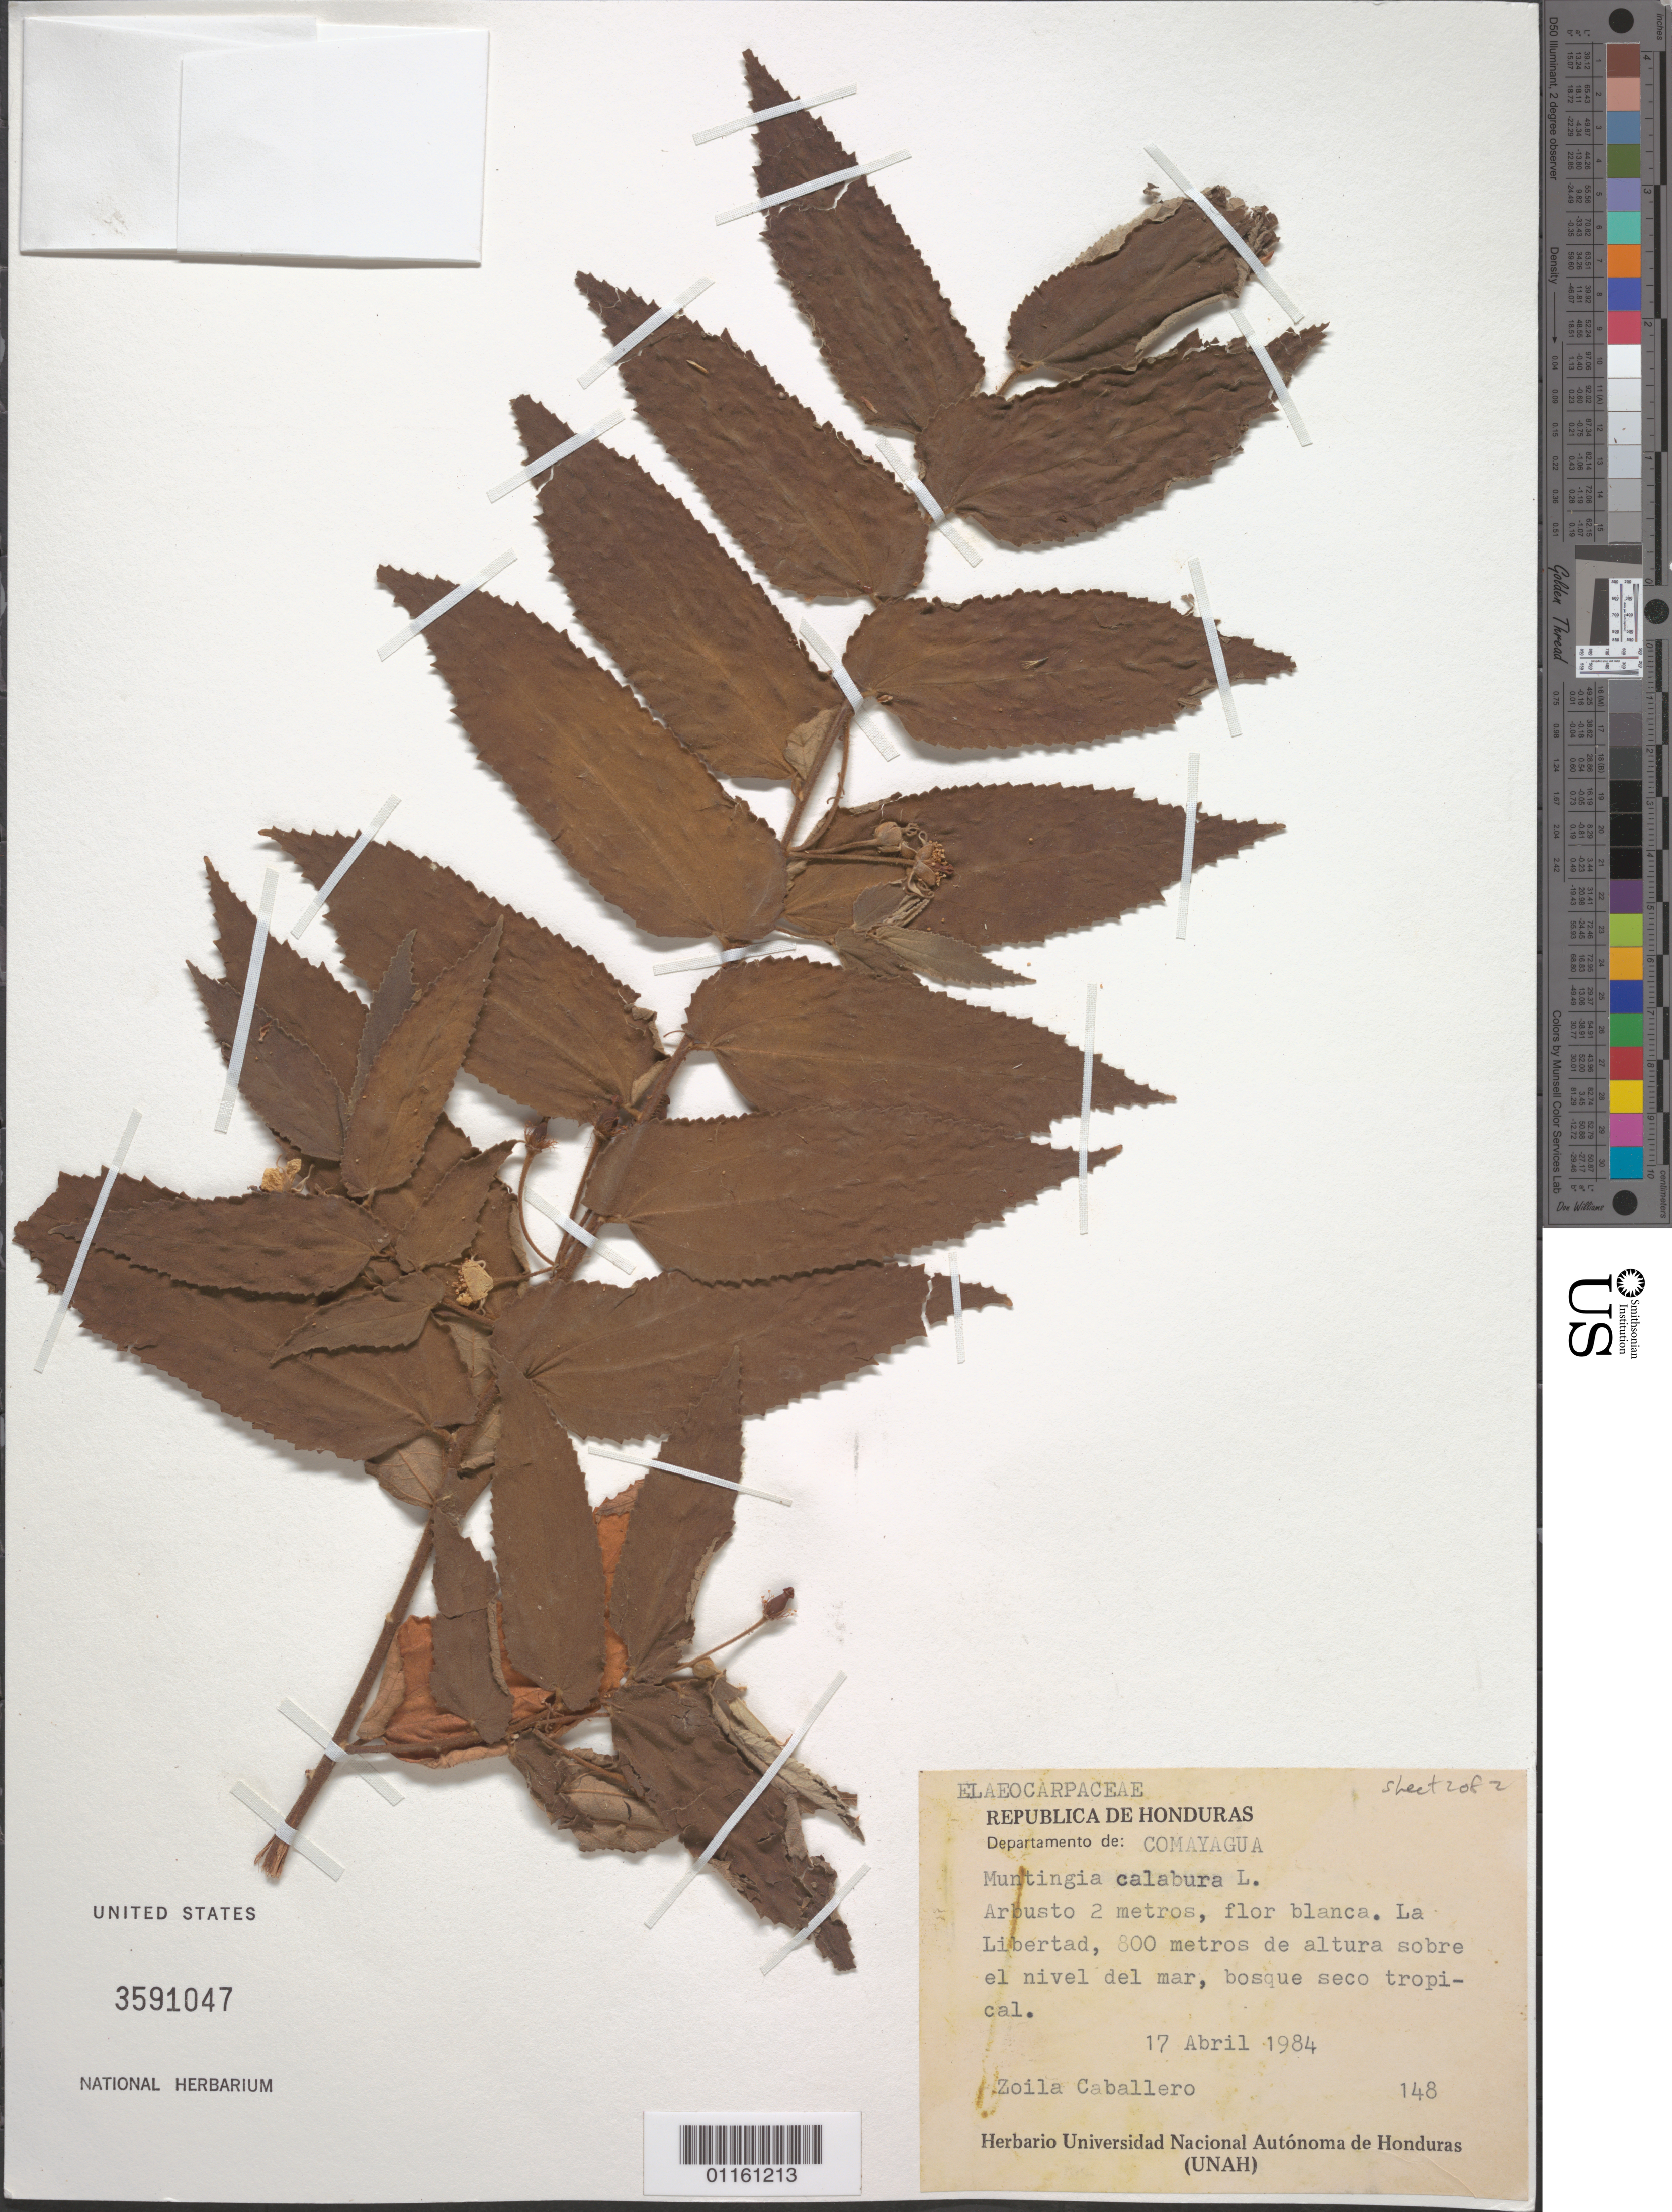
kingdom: Plantae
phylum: Tracheophyta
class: Magnoliopsida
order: Malvales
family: Muntingiaceae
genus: Muntingia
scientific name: Muntingia calabura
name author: L.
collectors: Z. Caballero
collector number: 148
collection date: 1984-04-17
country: Honduras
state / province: Comayagua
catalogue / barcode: US 3591047